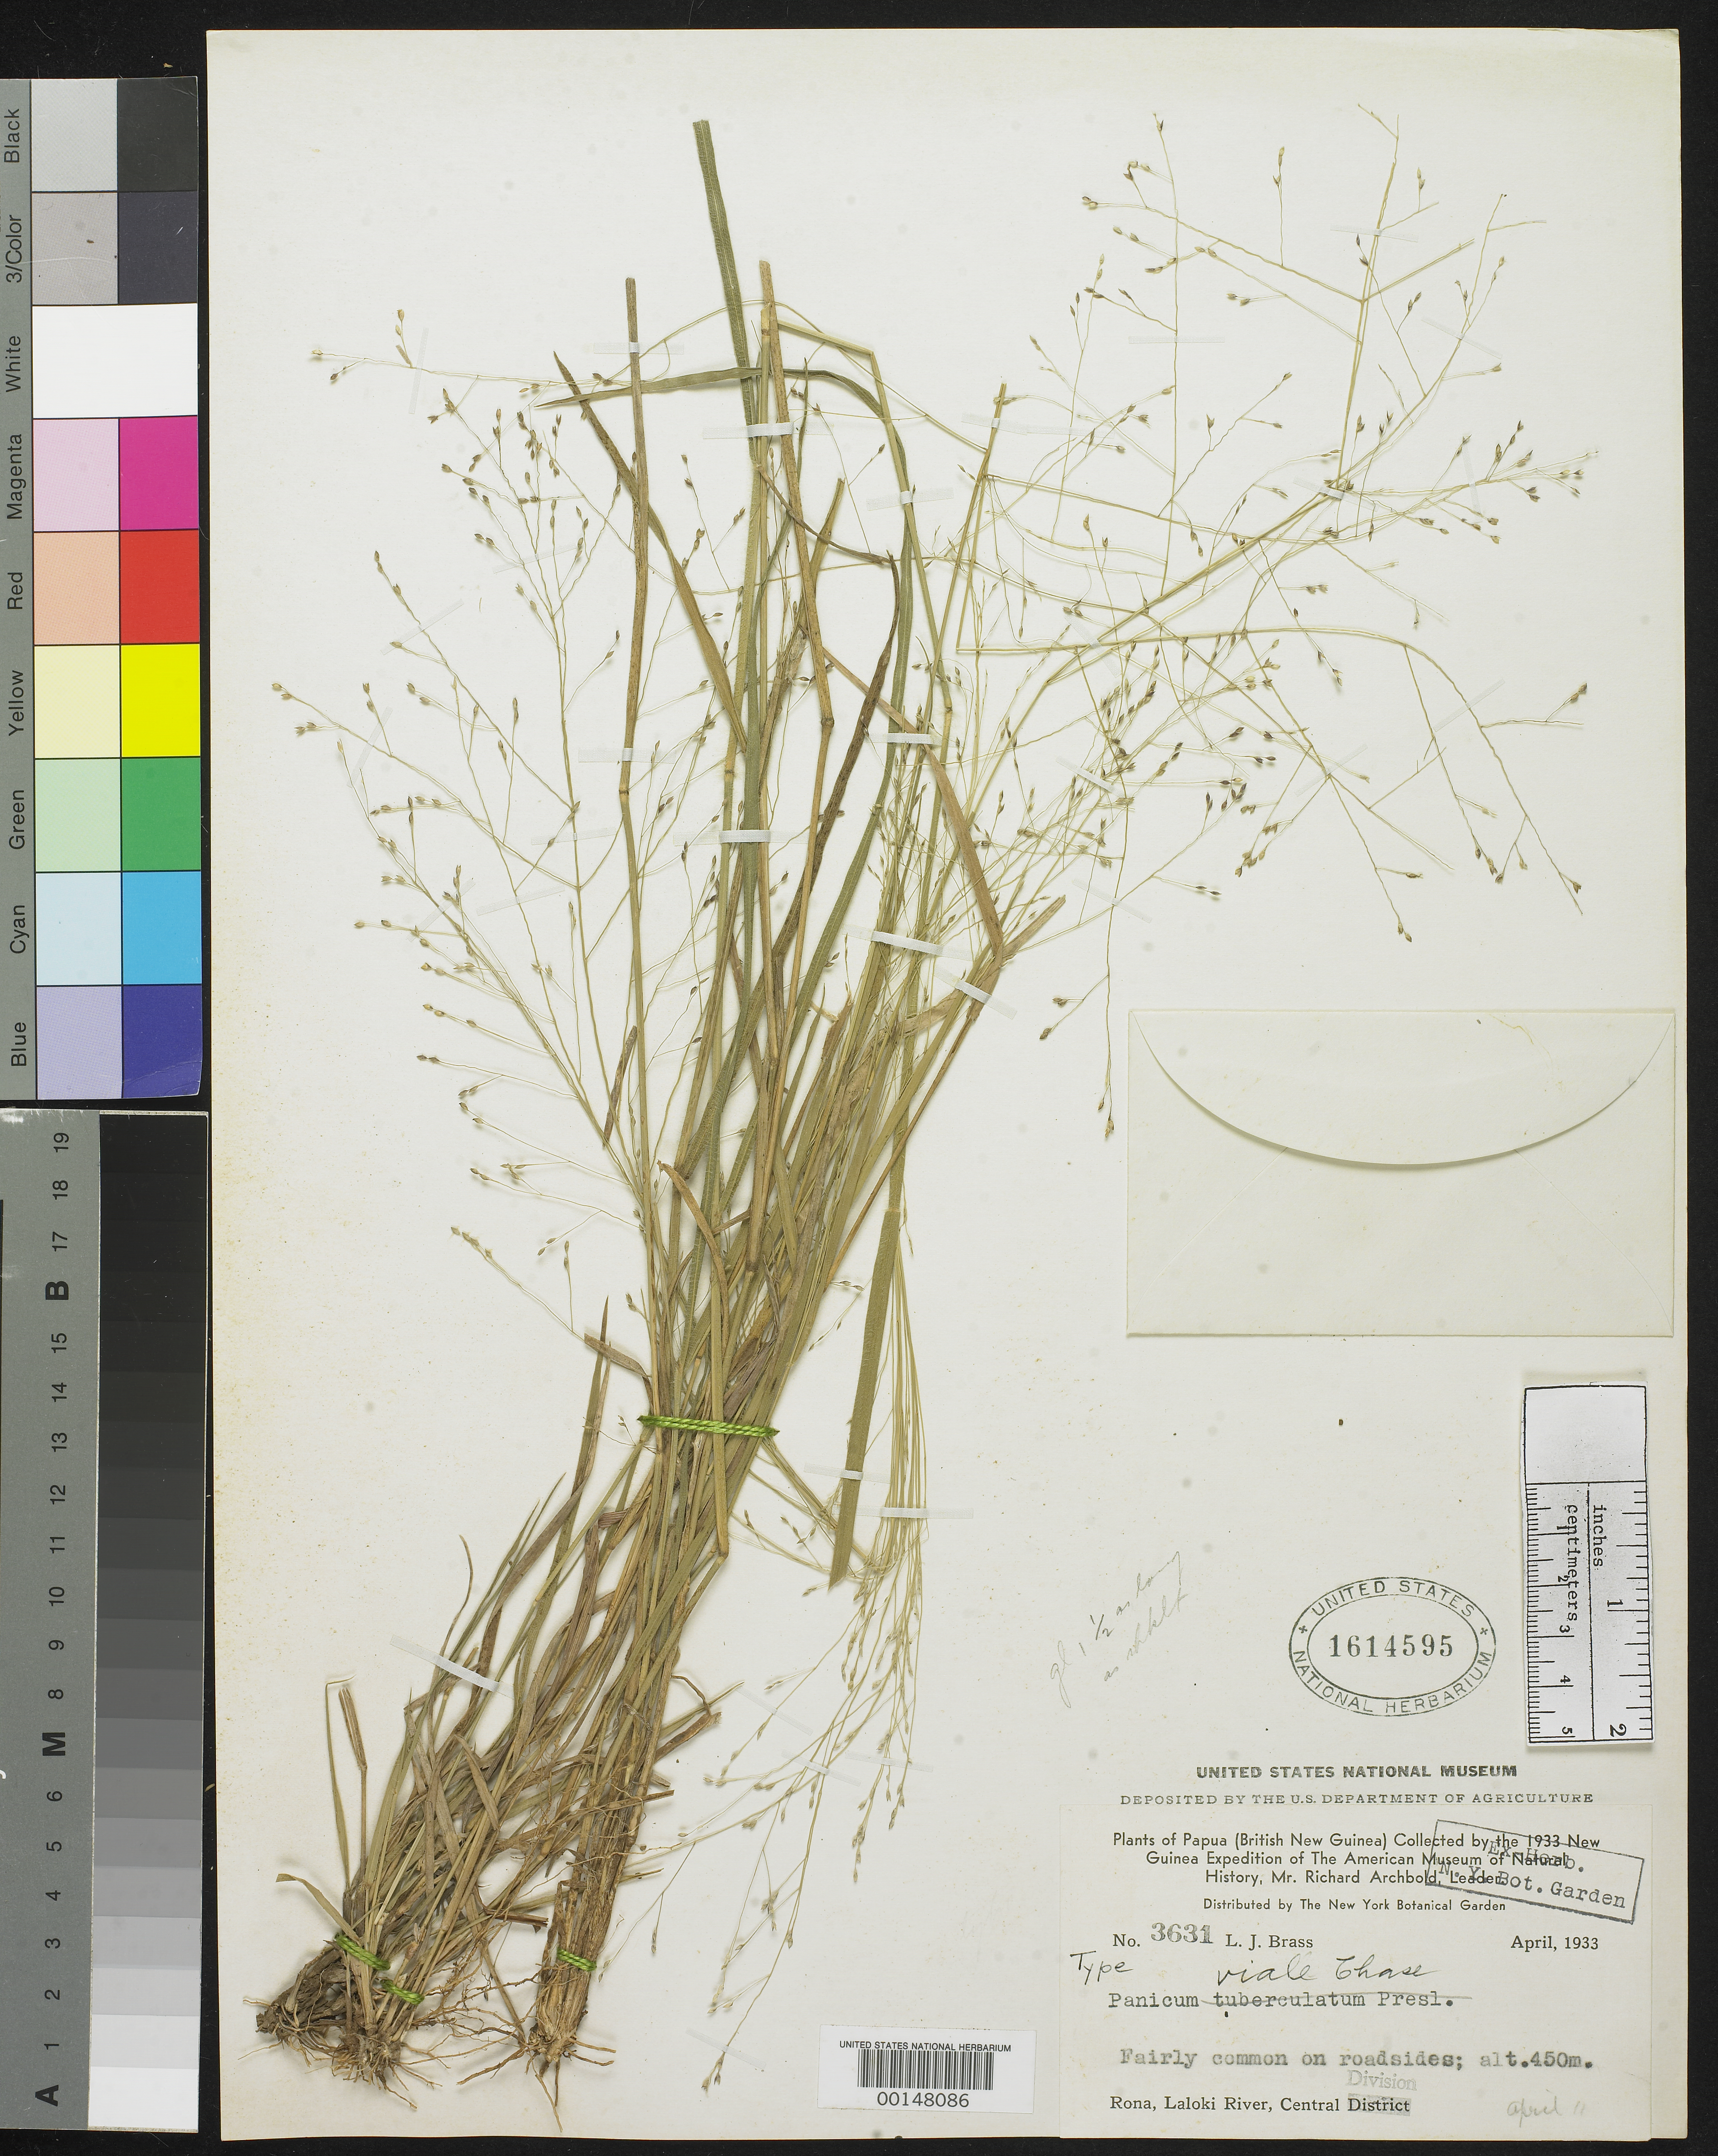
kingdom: Plantae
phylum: Tracheophyta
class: Liliopsida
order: Poales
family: Poaceae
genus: Panicum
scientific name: Panicum viale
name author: Chase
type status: Isotype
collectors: L. J. Brass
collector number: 3631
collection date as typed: Apr 1933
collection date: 1933-04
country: Papua New Guinea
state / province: Central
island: New Guinea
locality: Rona Laloki River.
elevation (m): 450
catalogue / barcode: US 1614595